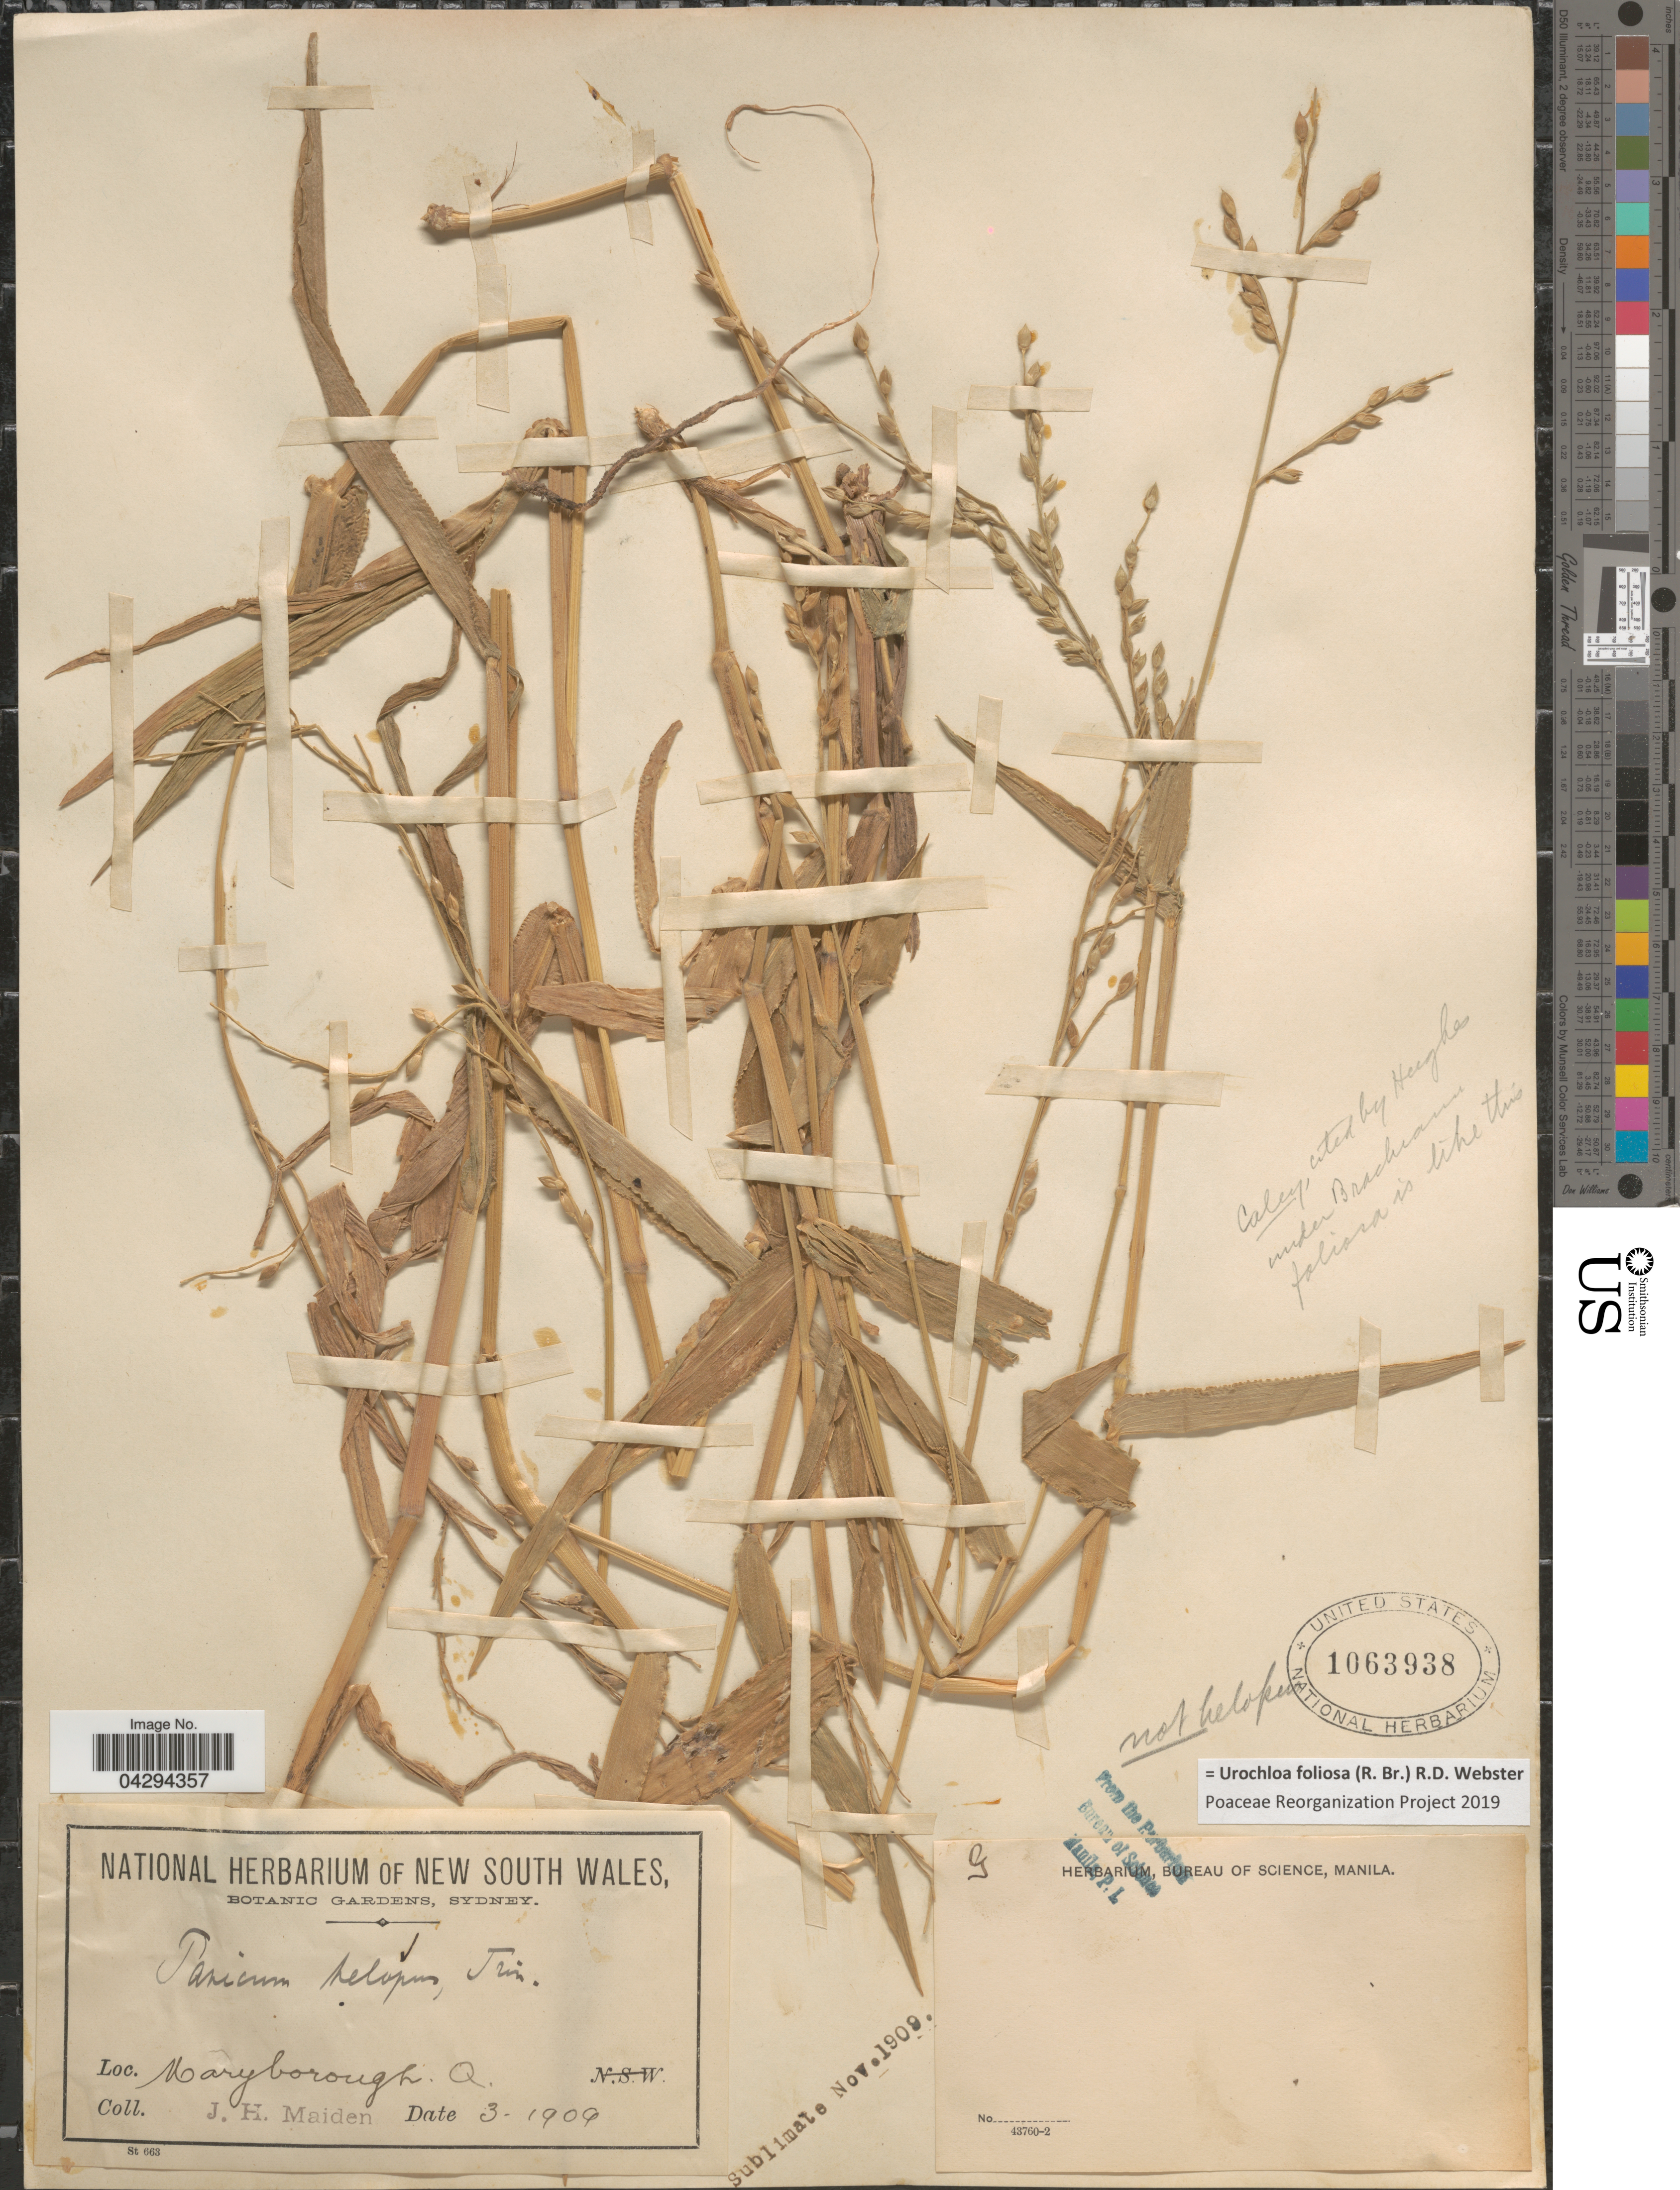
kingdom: Plantae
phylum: Tracheophyta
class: Liliopsida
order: Poales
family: Poaceae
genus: Urochloa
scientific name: Urochloa foliosa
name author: (R. Br.) R.D. Webster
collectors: J. Maiden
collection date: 1909-03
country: Australia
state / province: Queensland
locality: Maryborough.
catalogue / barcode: US 1063938